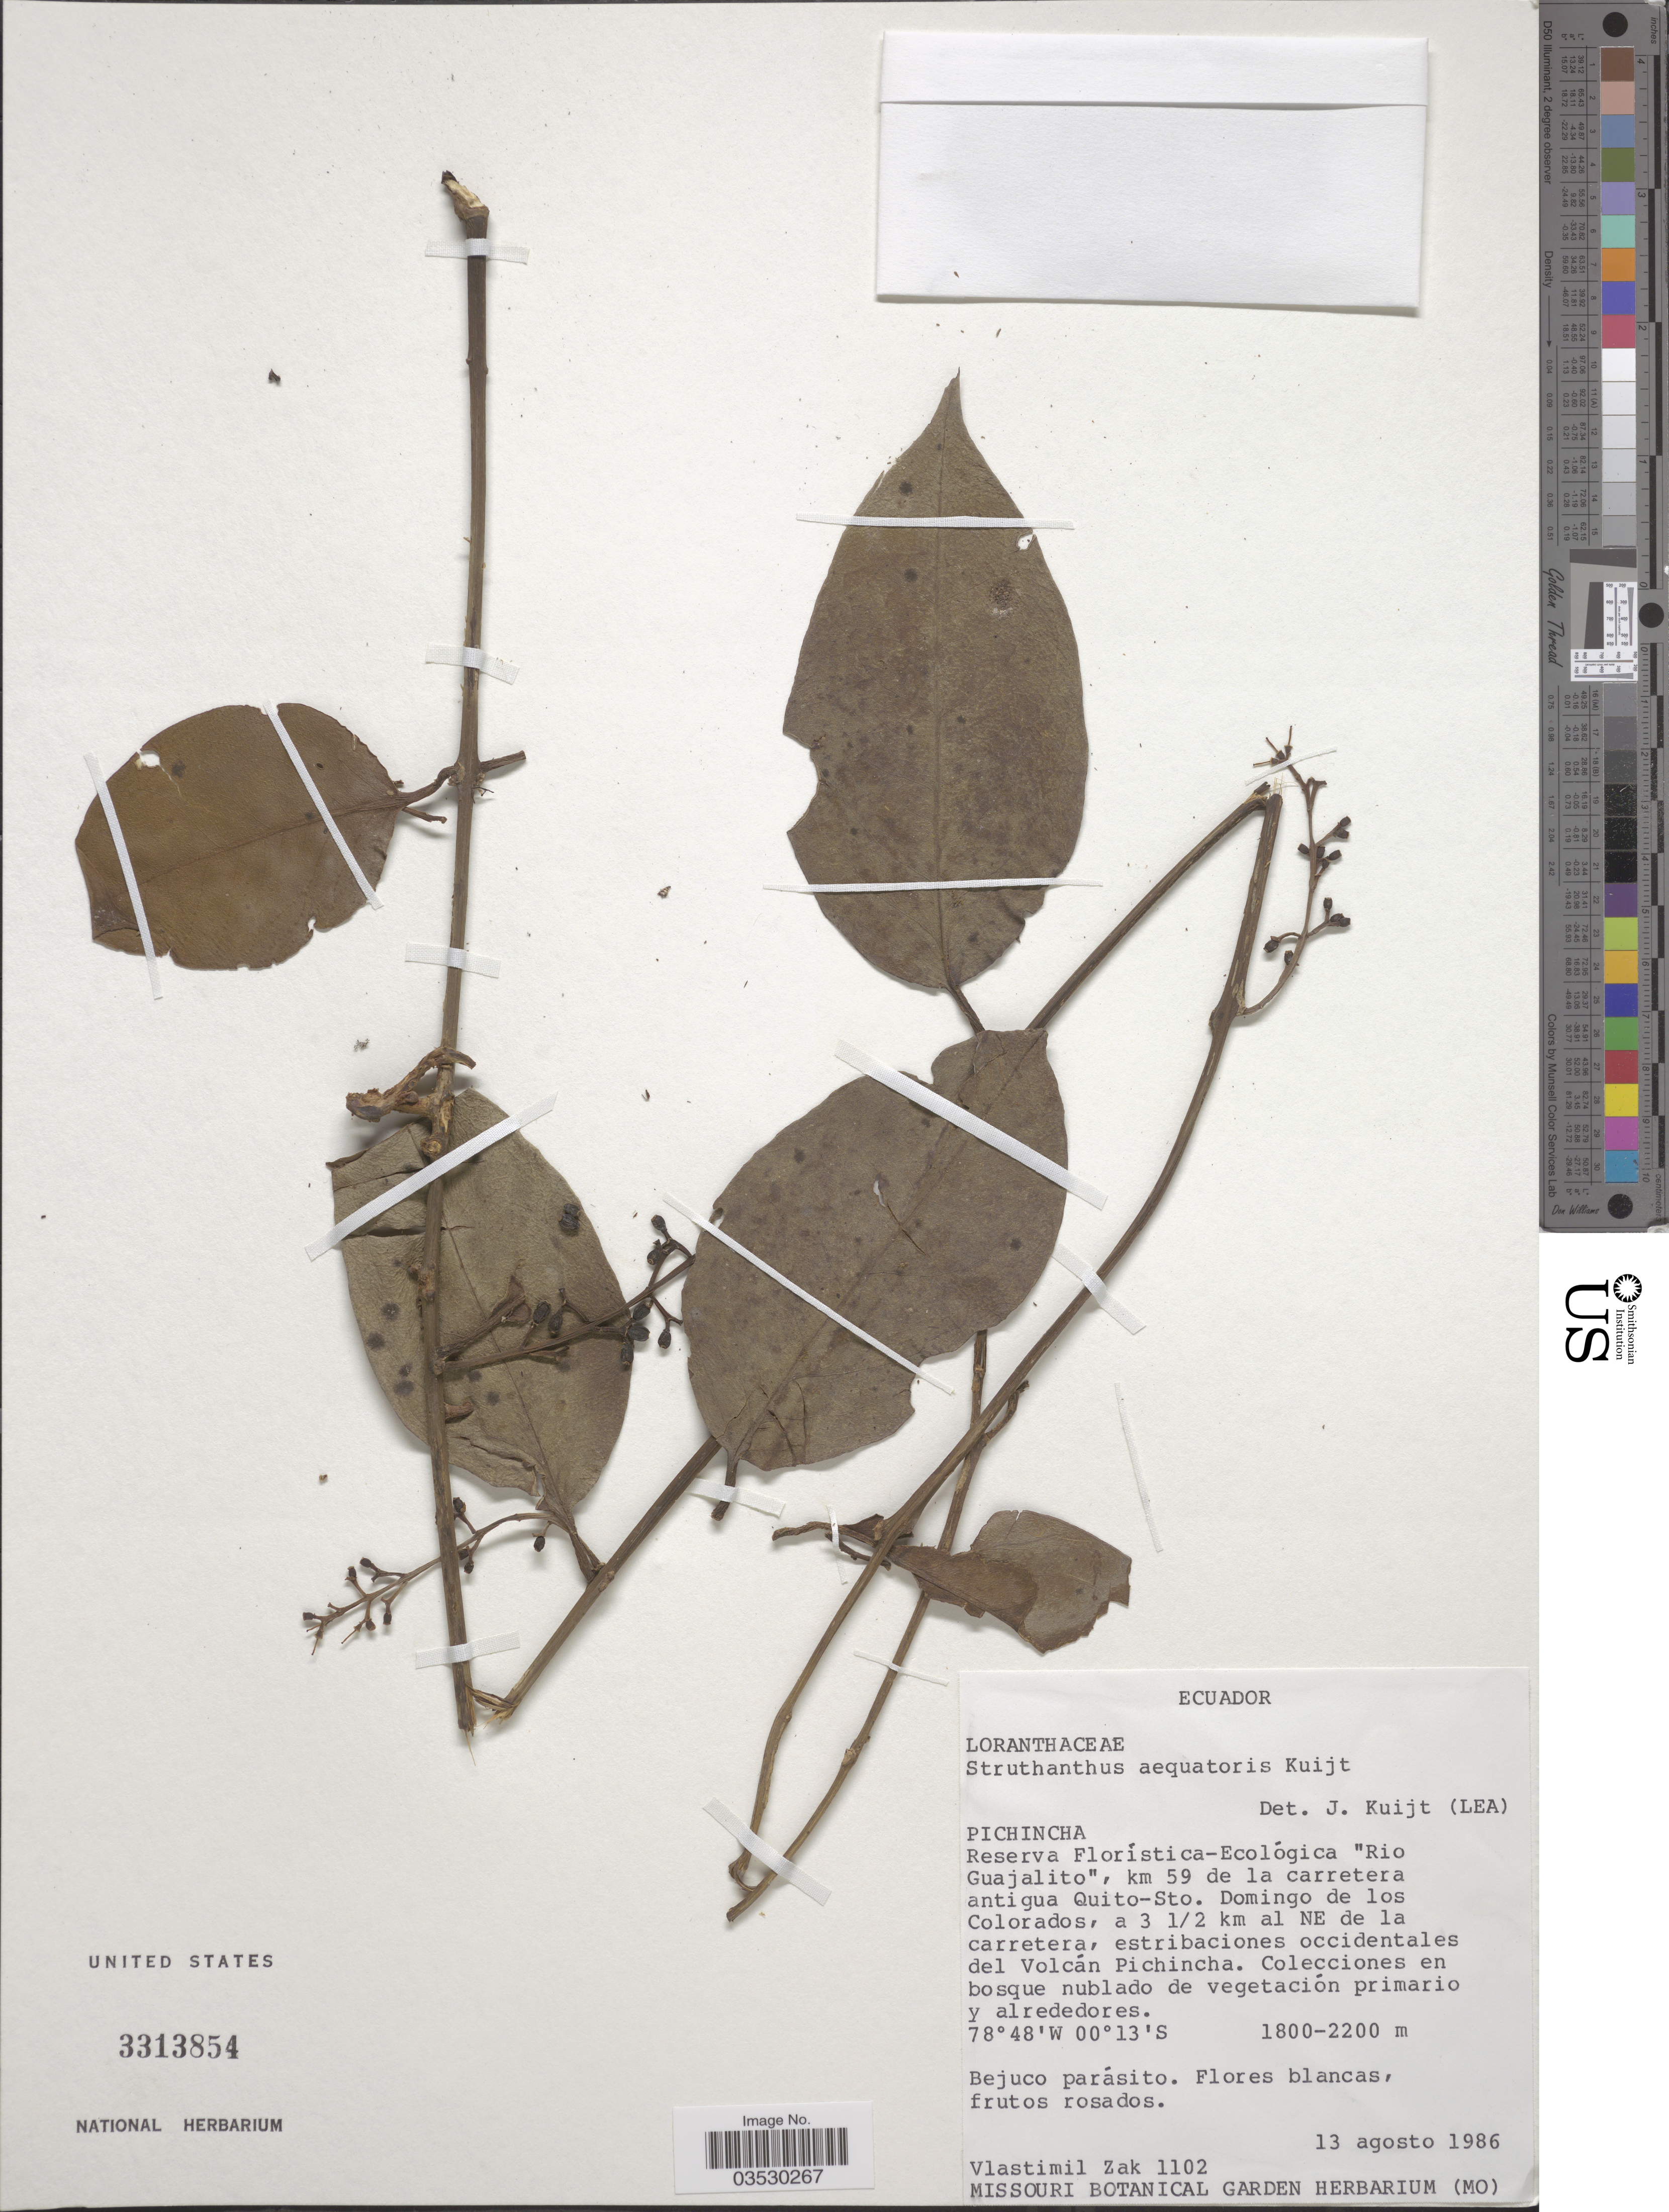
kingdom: Plantae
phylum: Tracheophyta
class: Magnoliopsida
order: Santalales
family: Loranthaceae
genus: Struthanthus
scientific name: Struthanthus aequatorius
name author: Kuijt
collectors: V. Zak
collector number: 1102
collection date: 1986-08-13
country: Ecuador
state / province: Pichincha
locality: Reserva Floristica-Ecológica "Rio Guajalito", km 59 de la antigua carretera Quito-Sto. Domingo de los Colorados, a 3 ½ km al NE de la carretera, estribaciones occidentales del Volcán Pichincha.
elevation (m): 1800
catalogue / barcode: US 3313854